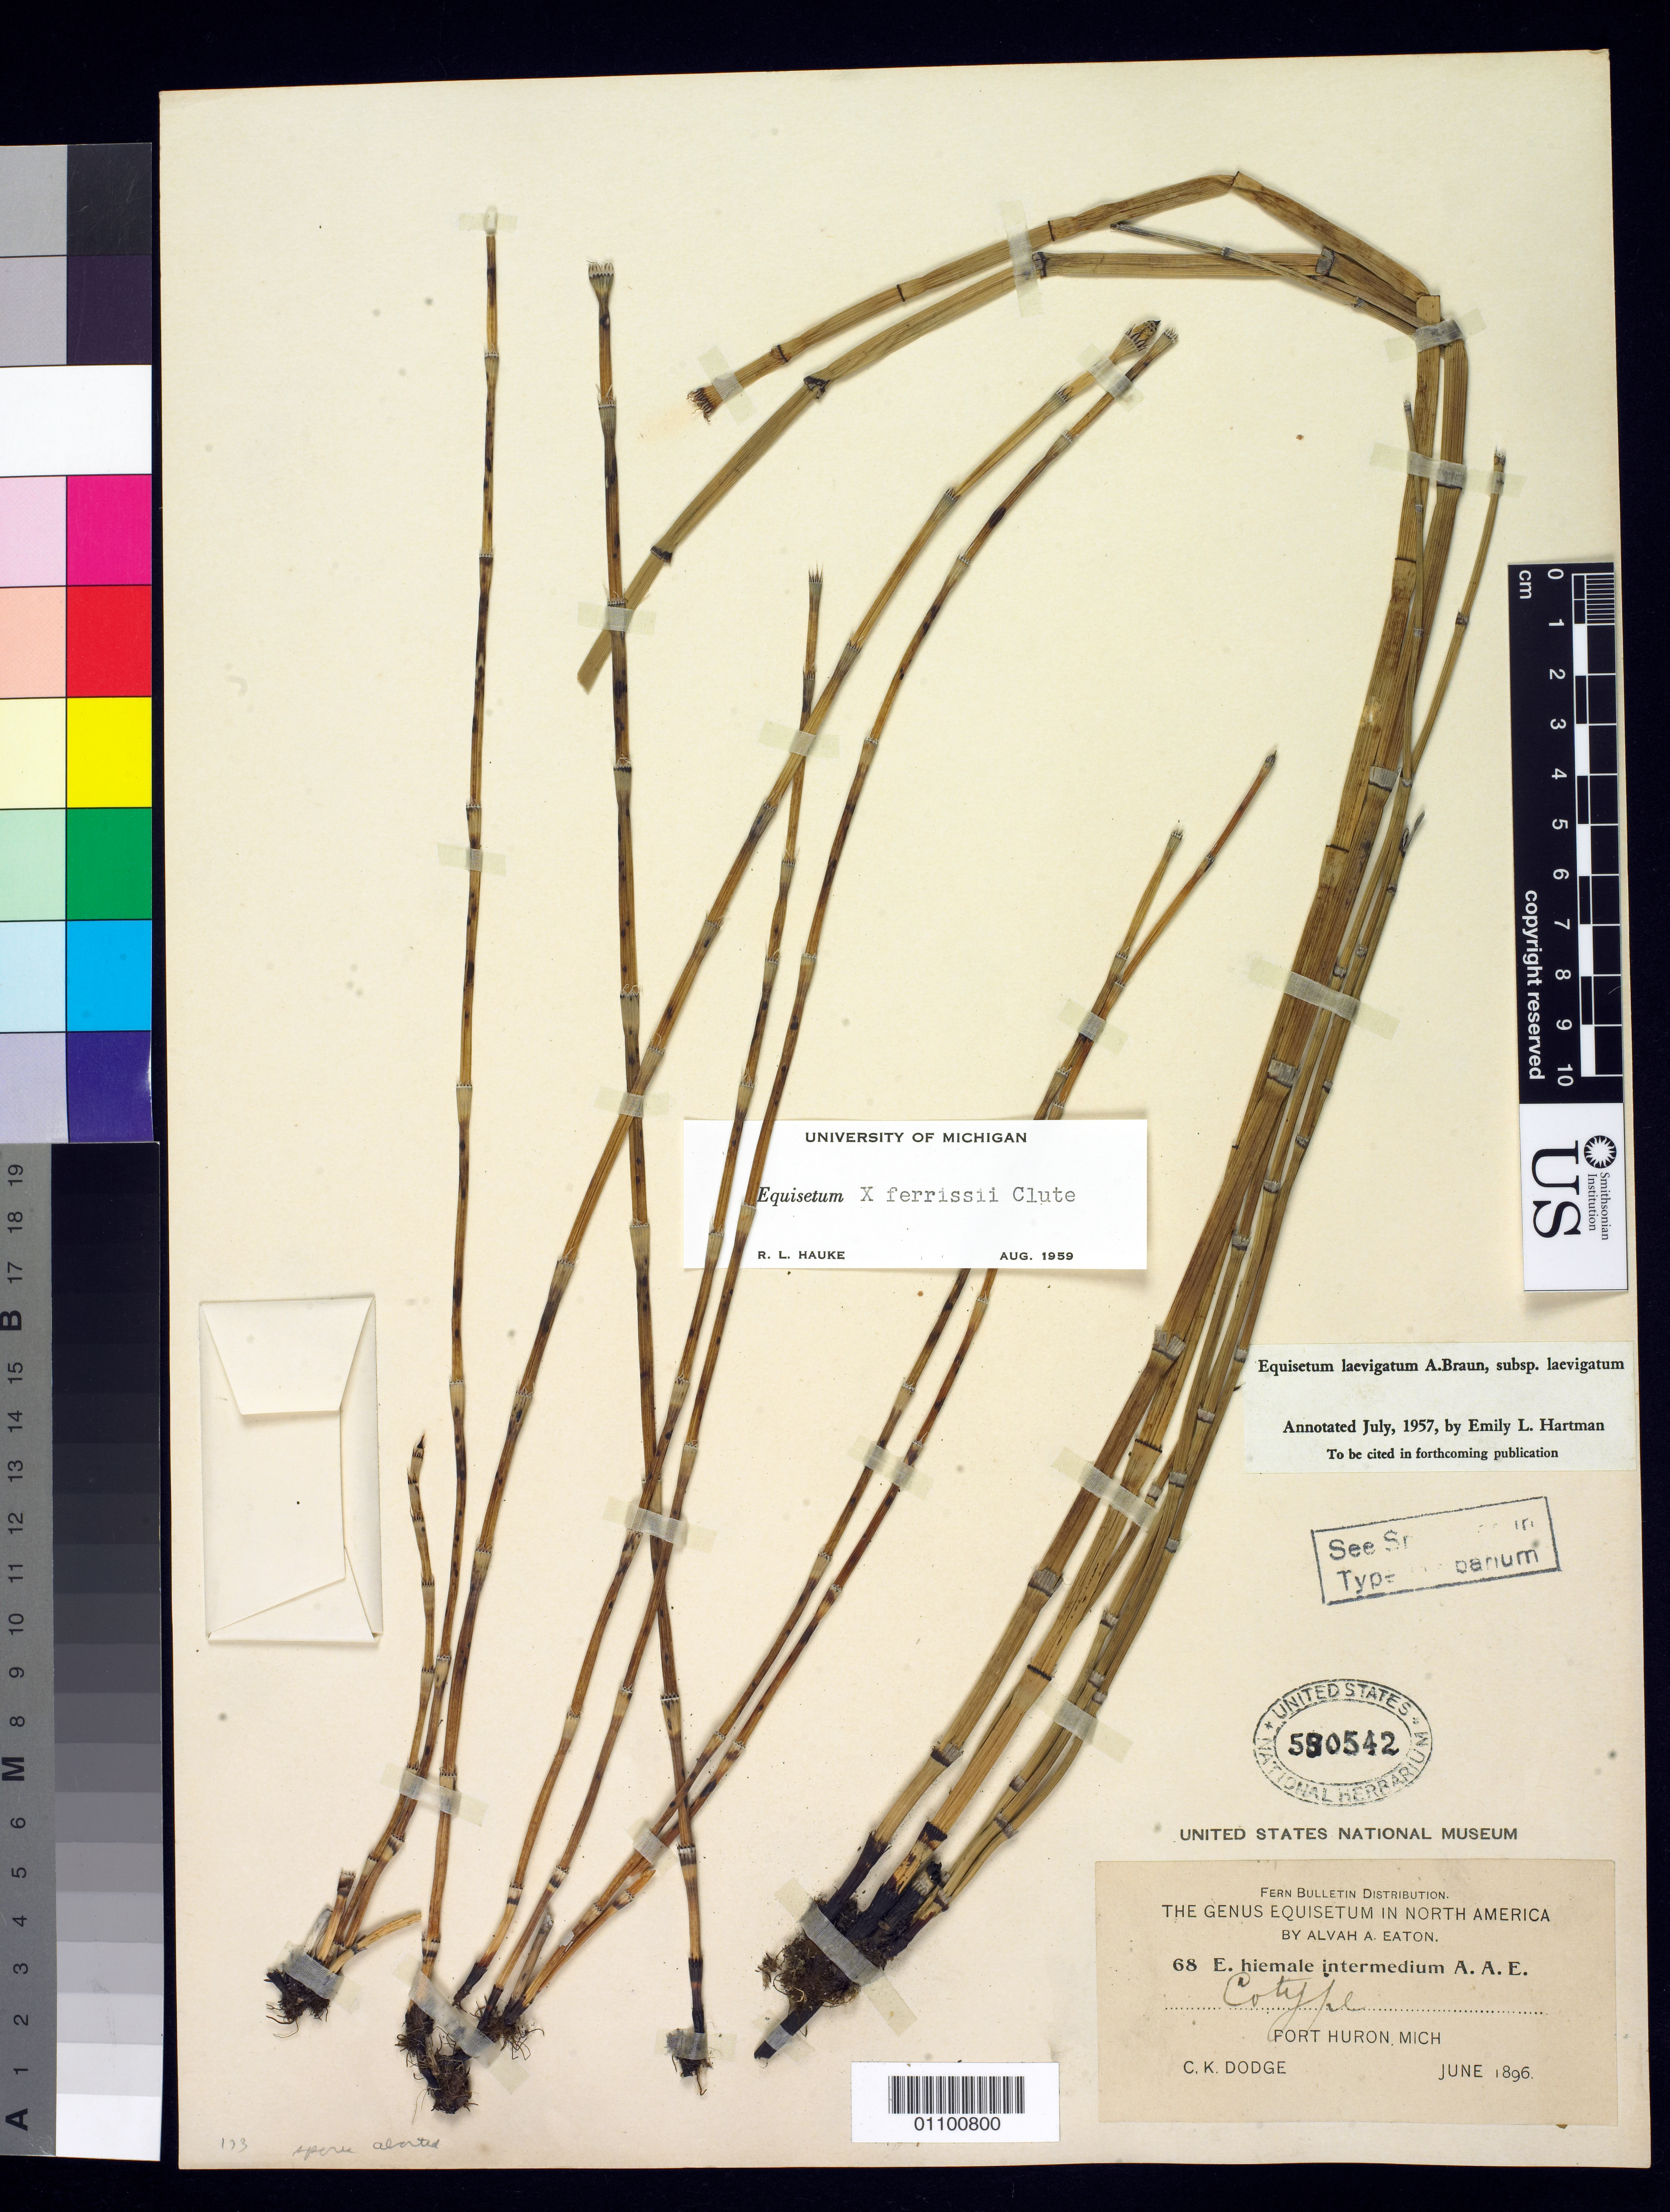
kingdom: Plantae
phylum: Tracheophyta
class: Polypodiopsida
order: Equisetales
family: Equisetaceae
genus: Equisetum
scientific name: Equisetum hyemale var. intermedium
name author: A.A. Eaton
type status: Type Collection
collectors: C. K. Dodge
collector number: Eaton Equiset. Distr. 68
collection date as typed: Jun 1896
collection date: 1896-06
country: United States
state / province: Michigan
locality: Port Huron.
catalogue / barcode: US 590542